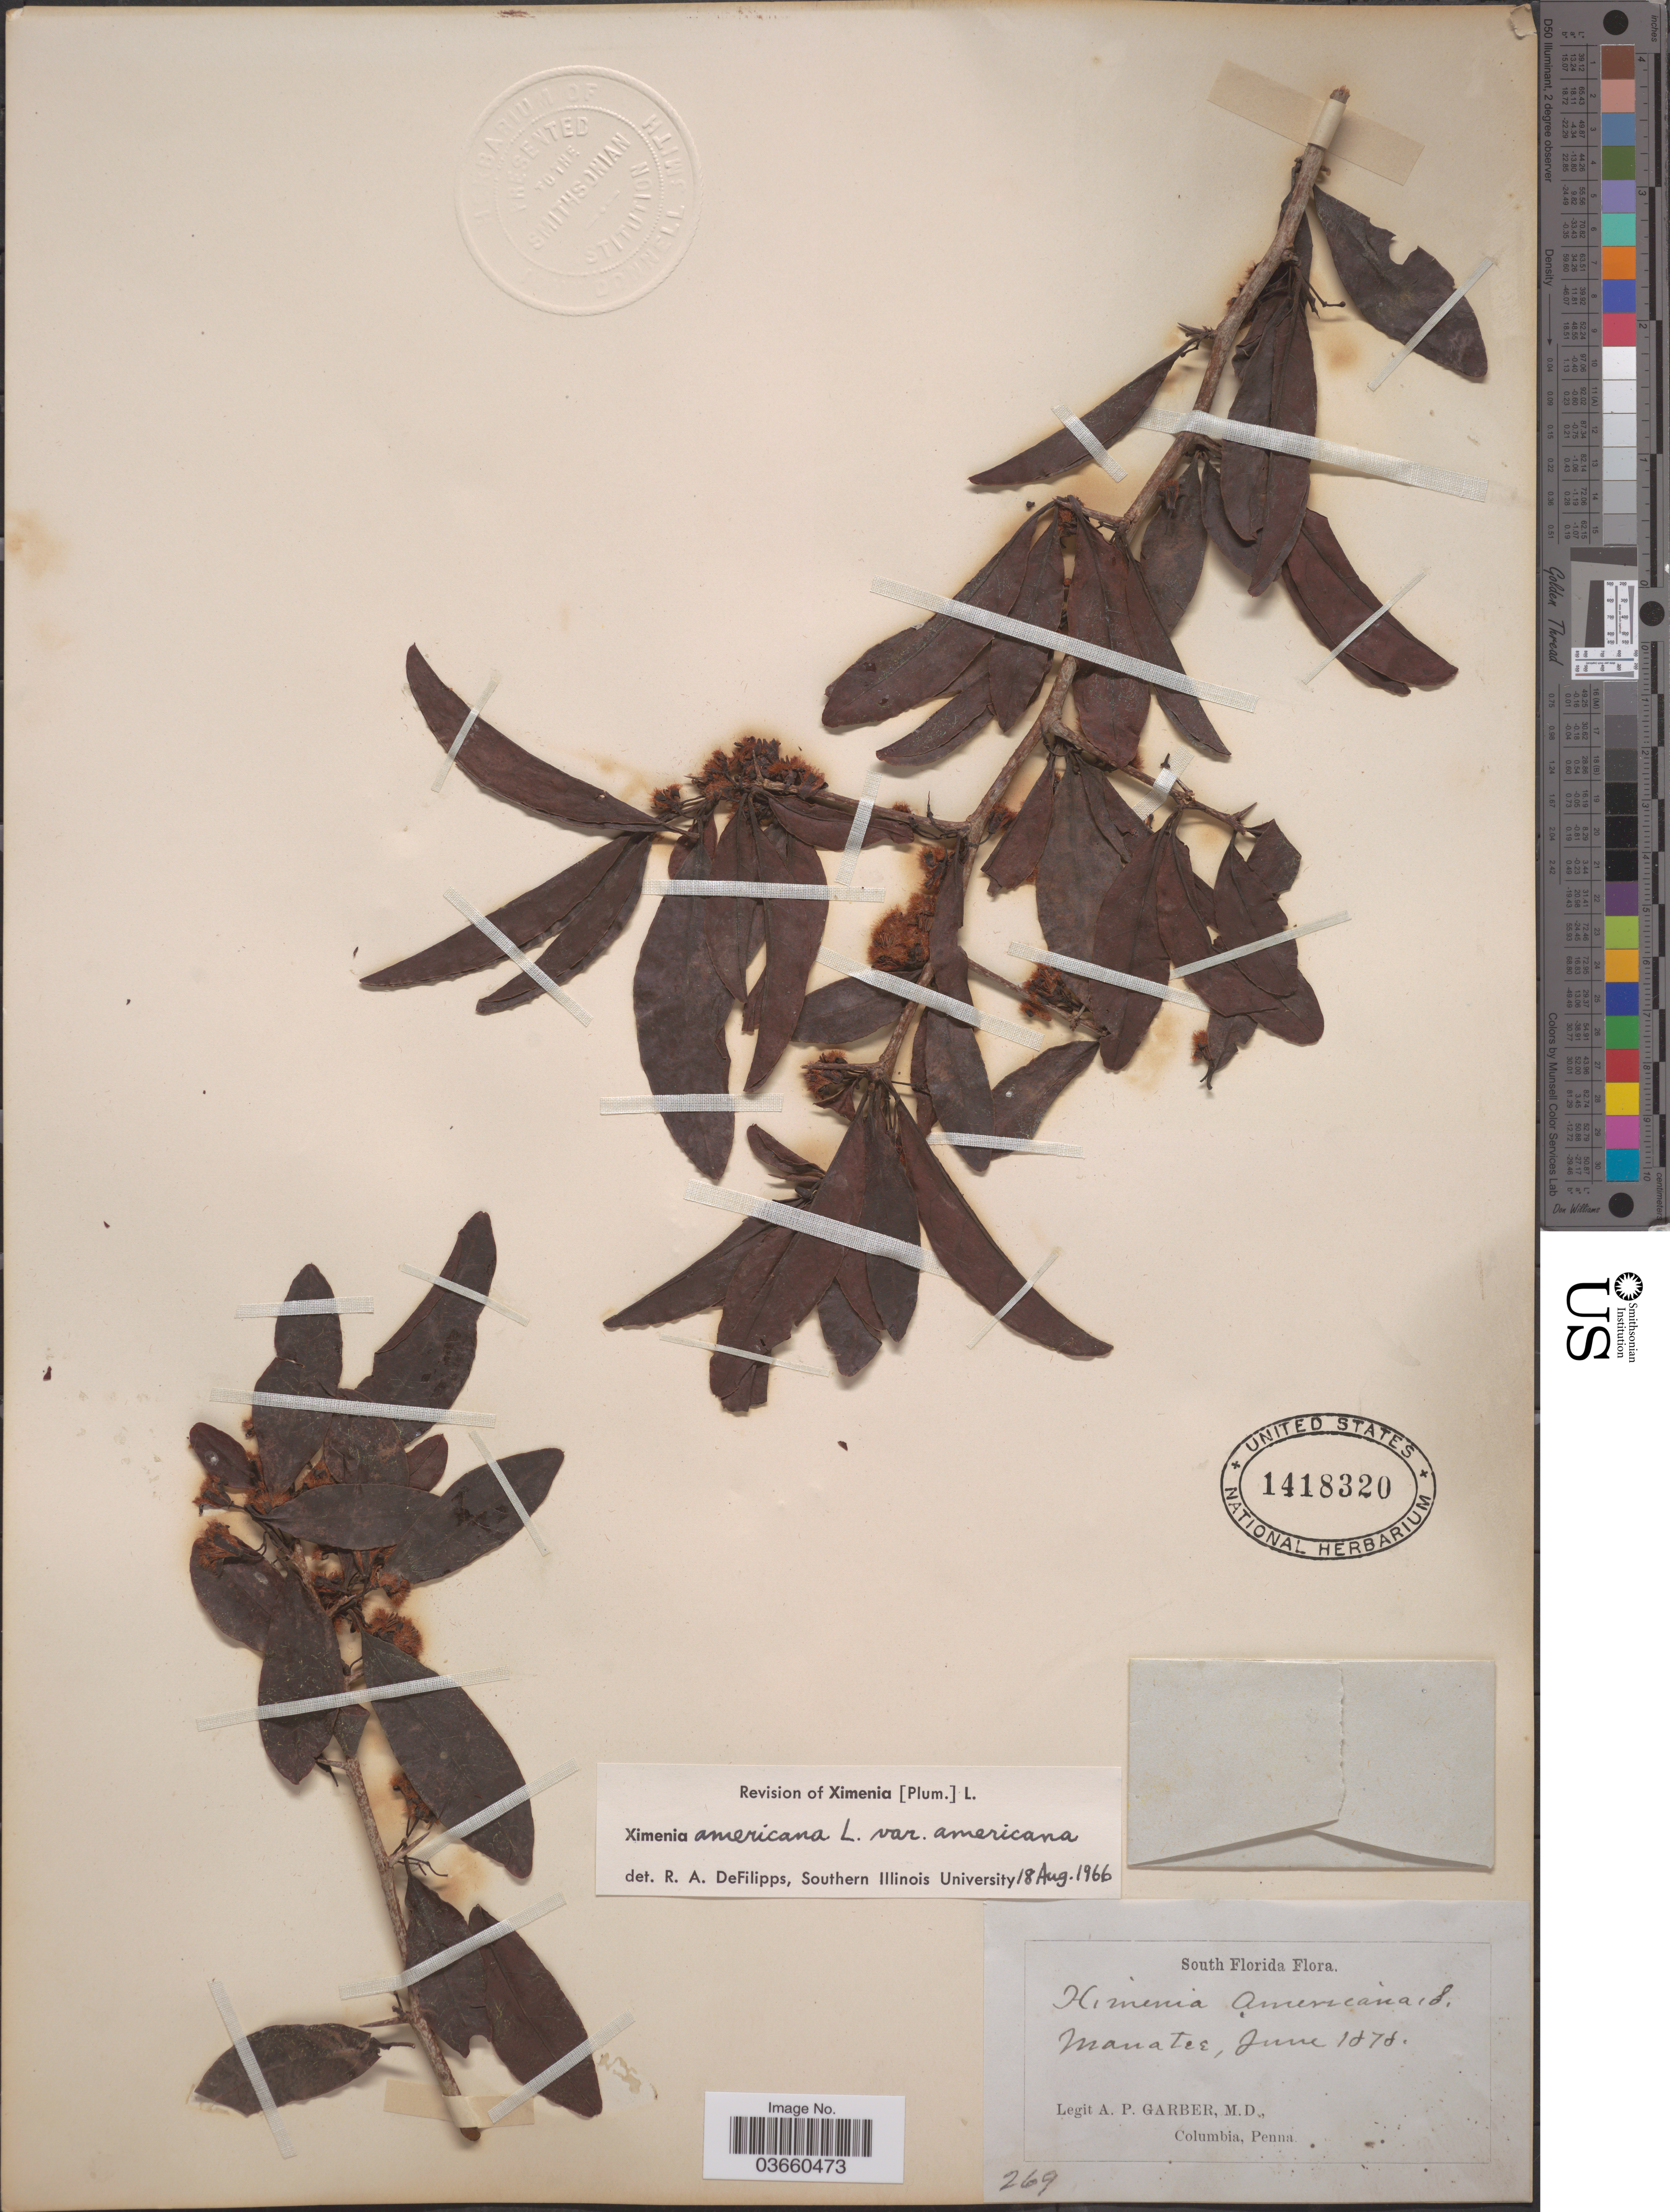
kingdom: Plantae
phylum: Tracheophyta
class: Magnoliopsida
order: Santalales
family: Ximeniaceae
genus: Ximenia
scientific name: Ximenia americana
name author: L.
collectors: A. P. Garber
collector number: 269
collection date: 1878-06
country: United States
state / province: Florida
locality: South Florida. Manatee.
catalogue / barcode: US 1418320